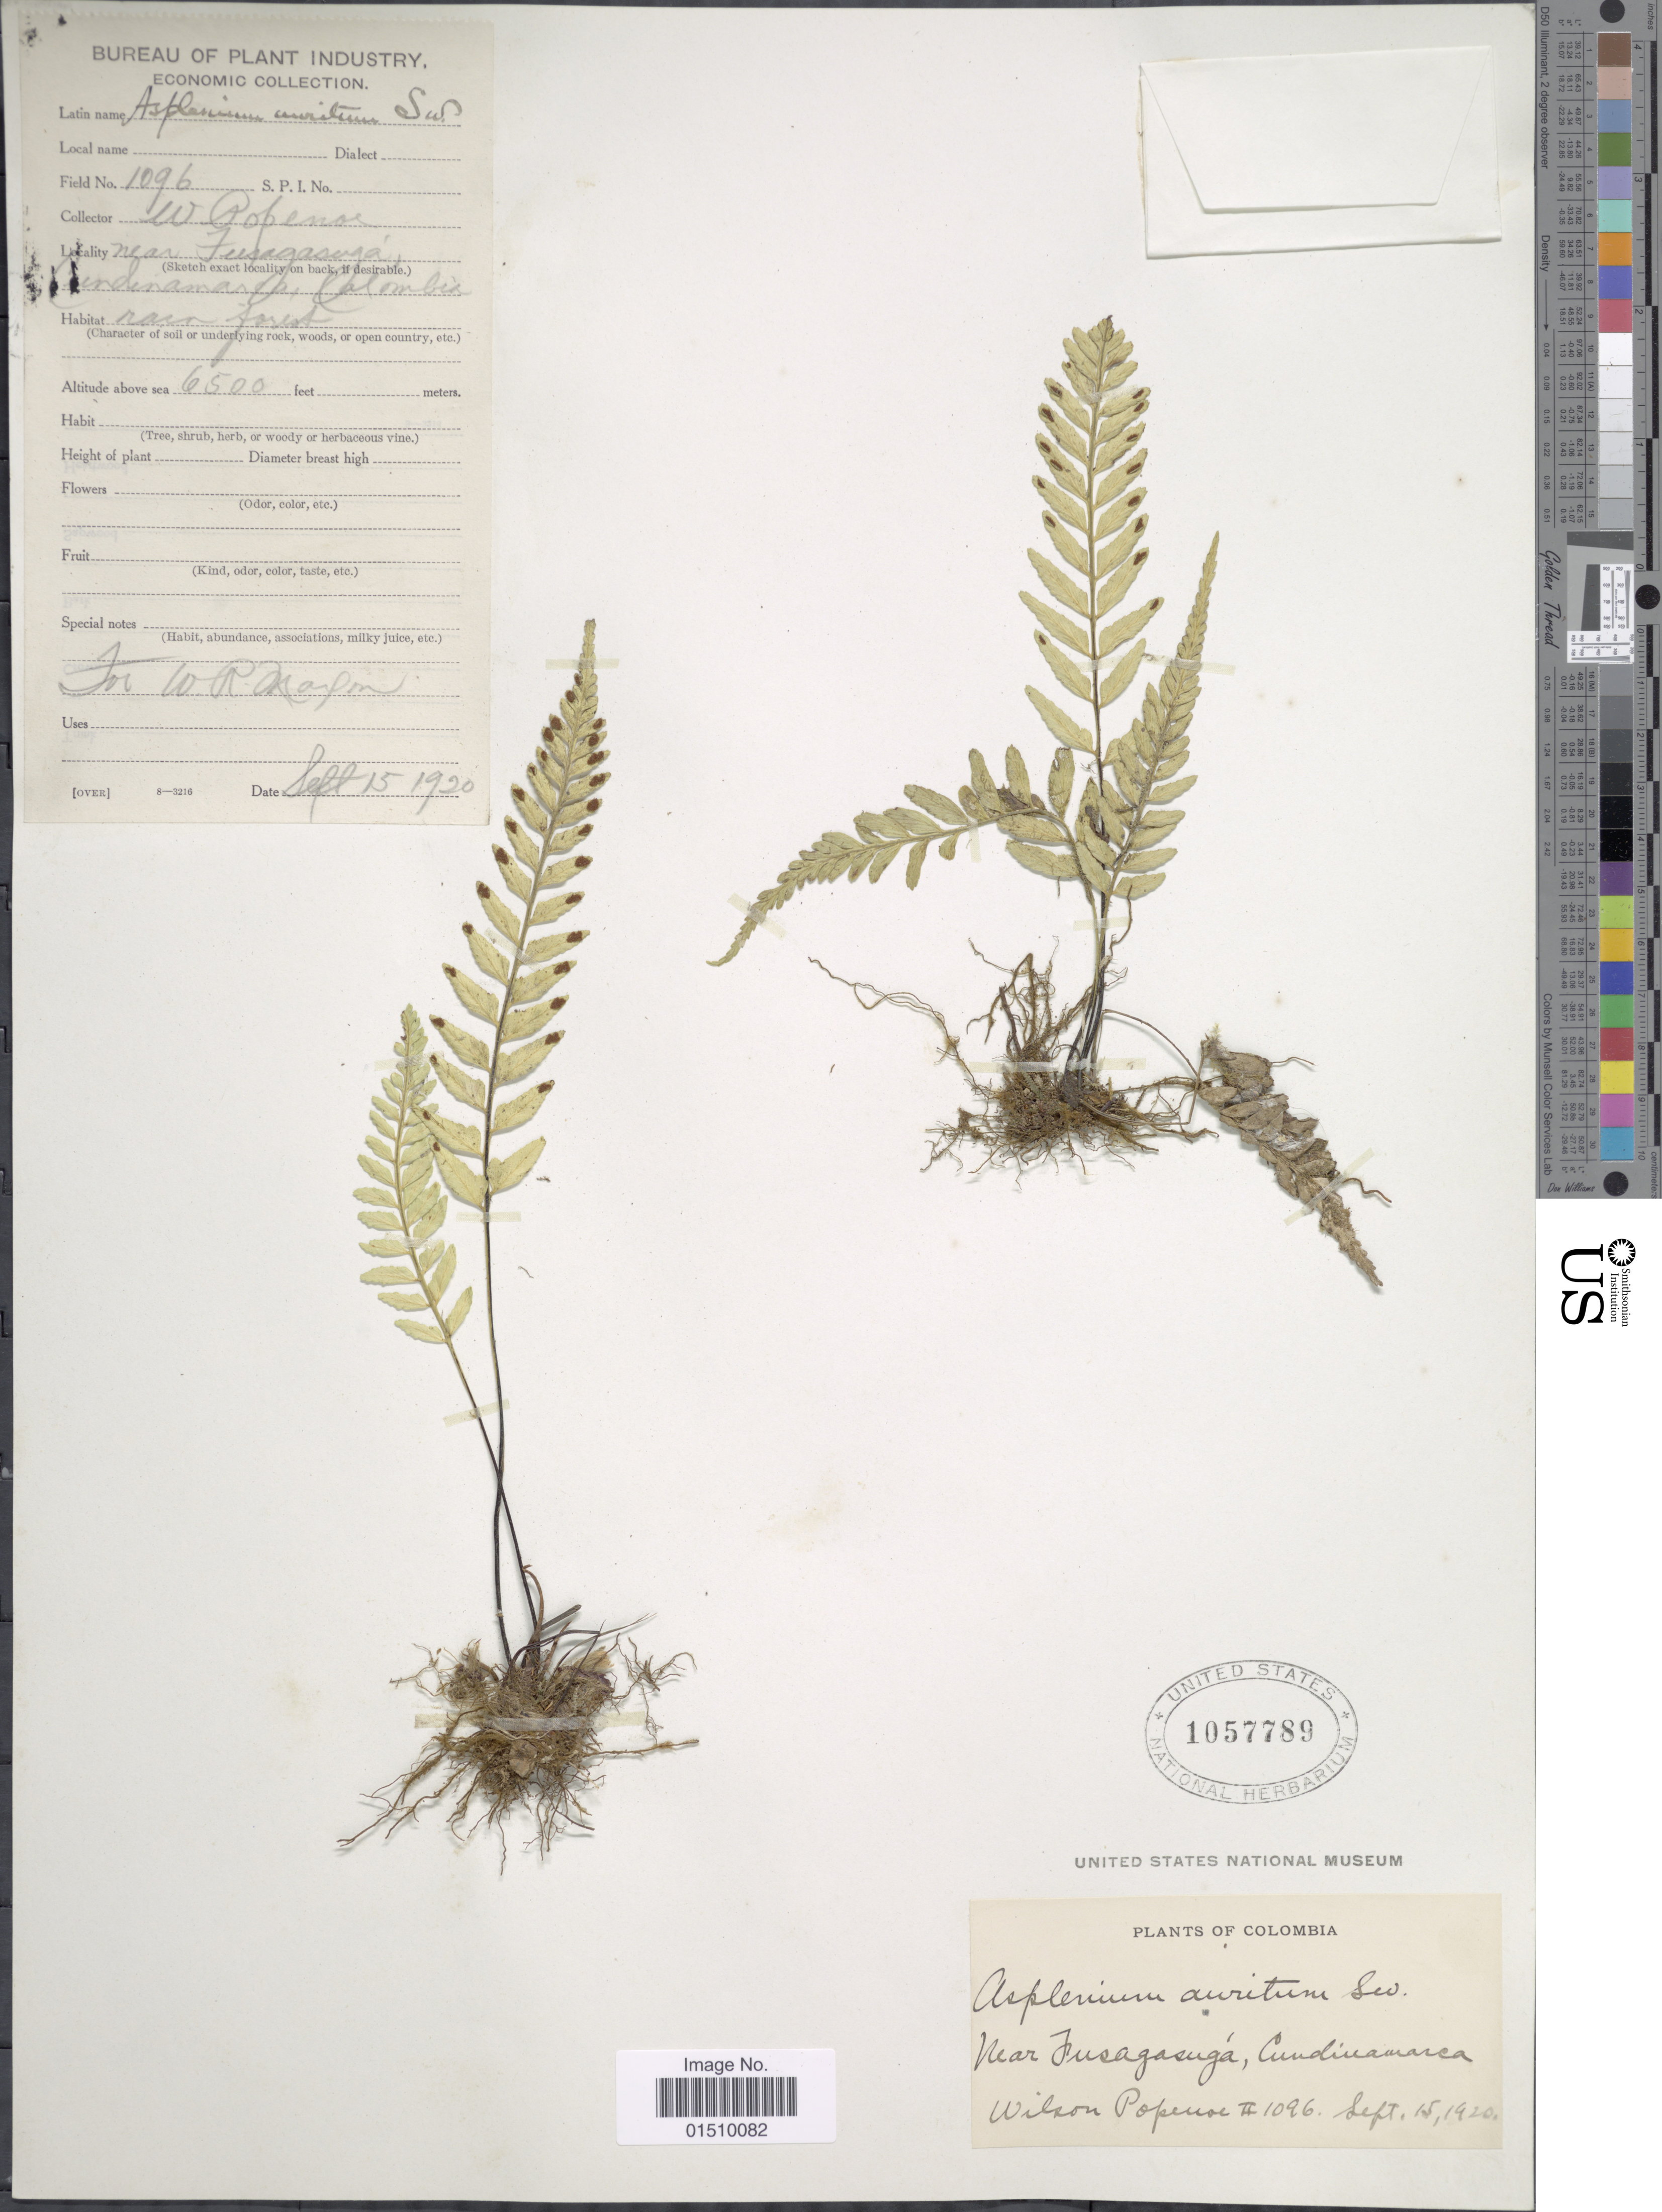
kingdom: Plantae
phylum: Tracheophyta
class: Polypodiopsida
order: Polypodiales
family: Aspleniaceae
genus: Asplenium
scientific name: Asplenium auritum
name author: Sw.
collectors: W. Popenoe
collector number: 1096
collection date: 1920-09-15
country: Colombia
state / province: Cundinamarca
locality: Colombia, near Jusagasuga.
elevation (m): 1981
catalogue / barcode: US 1057789